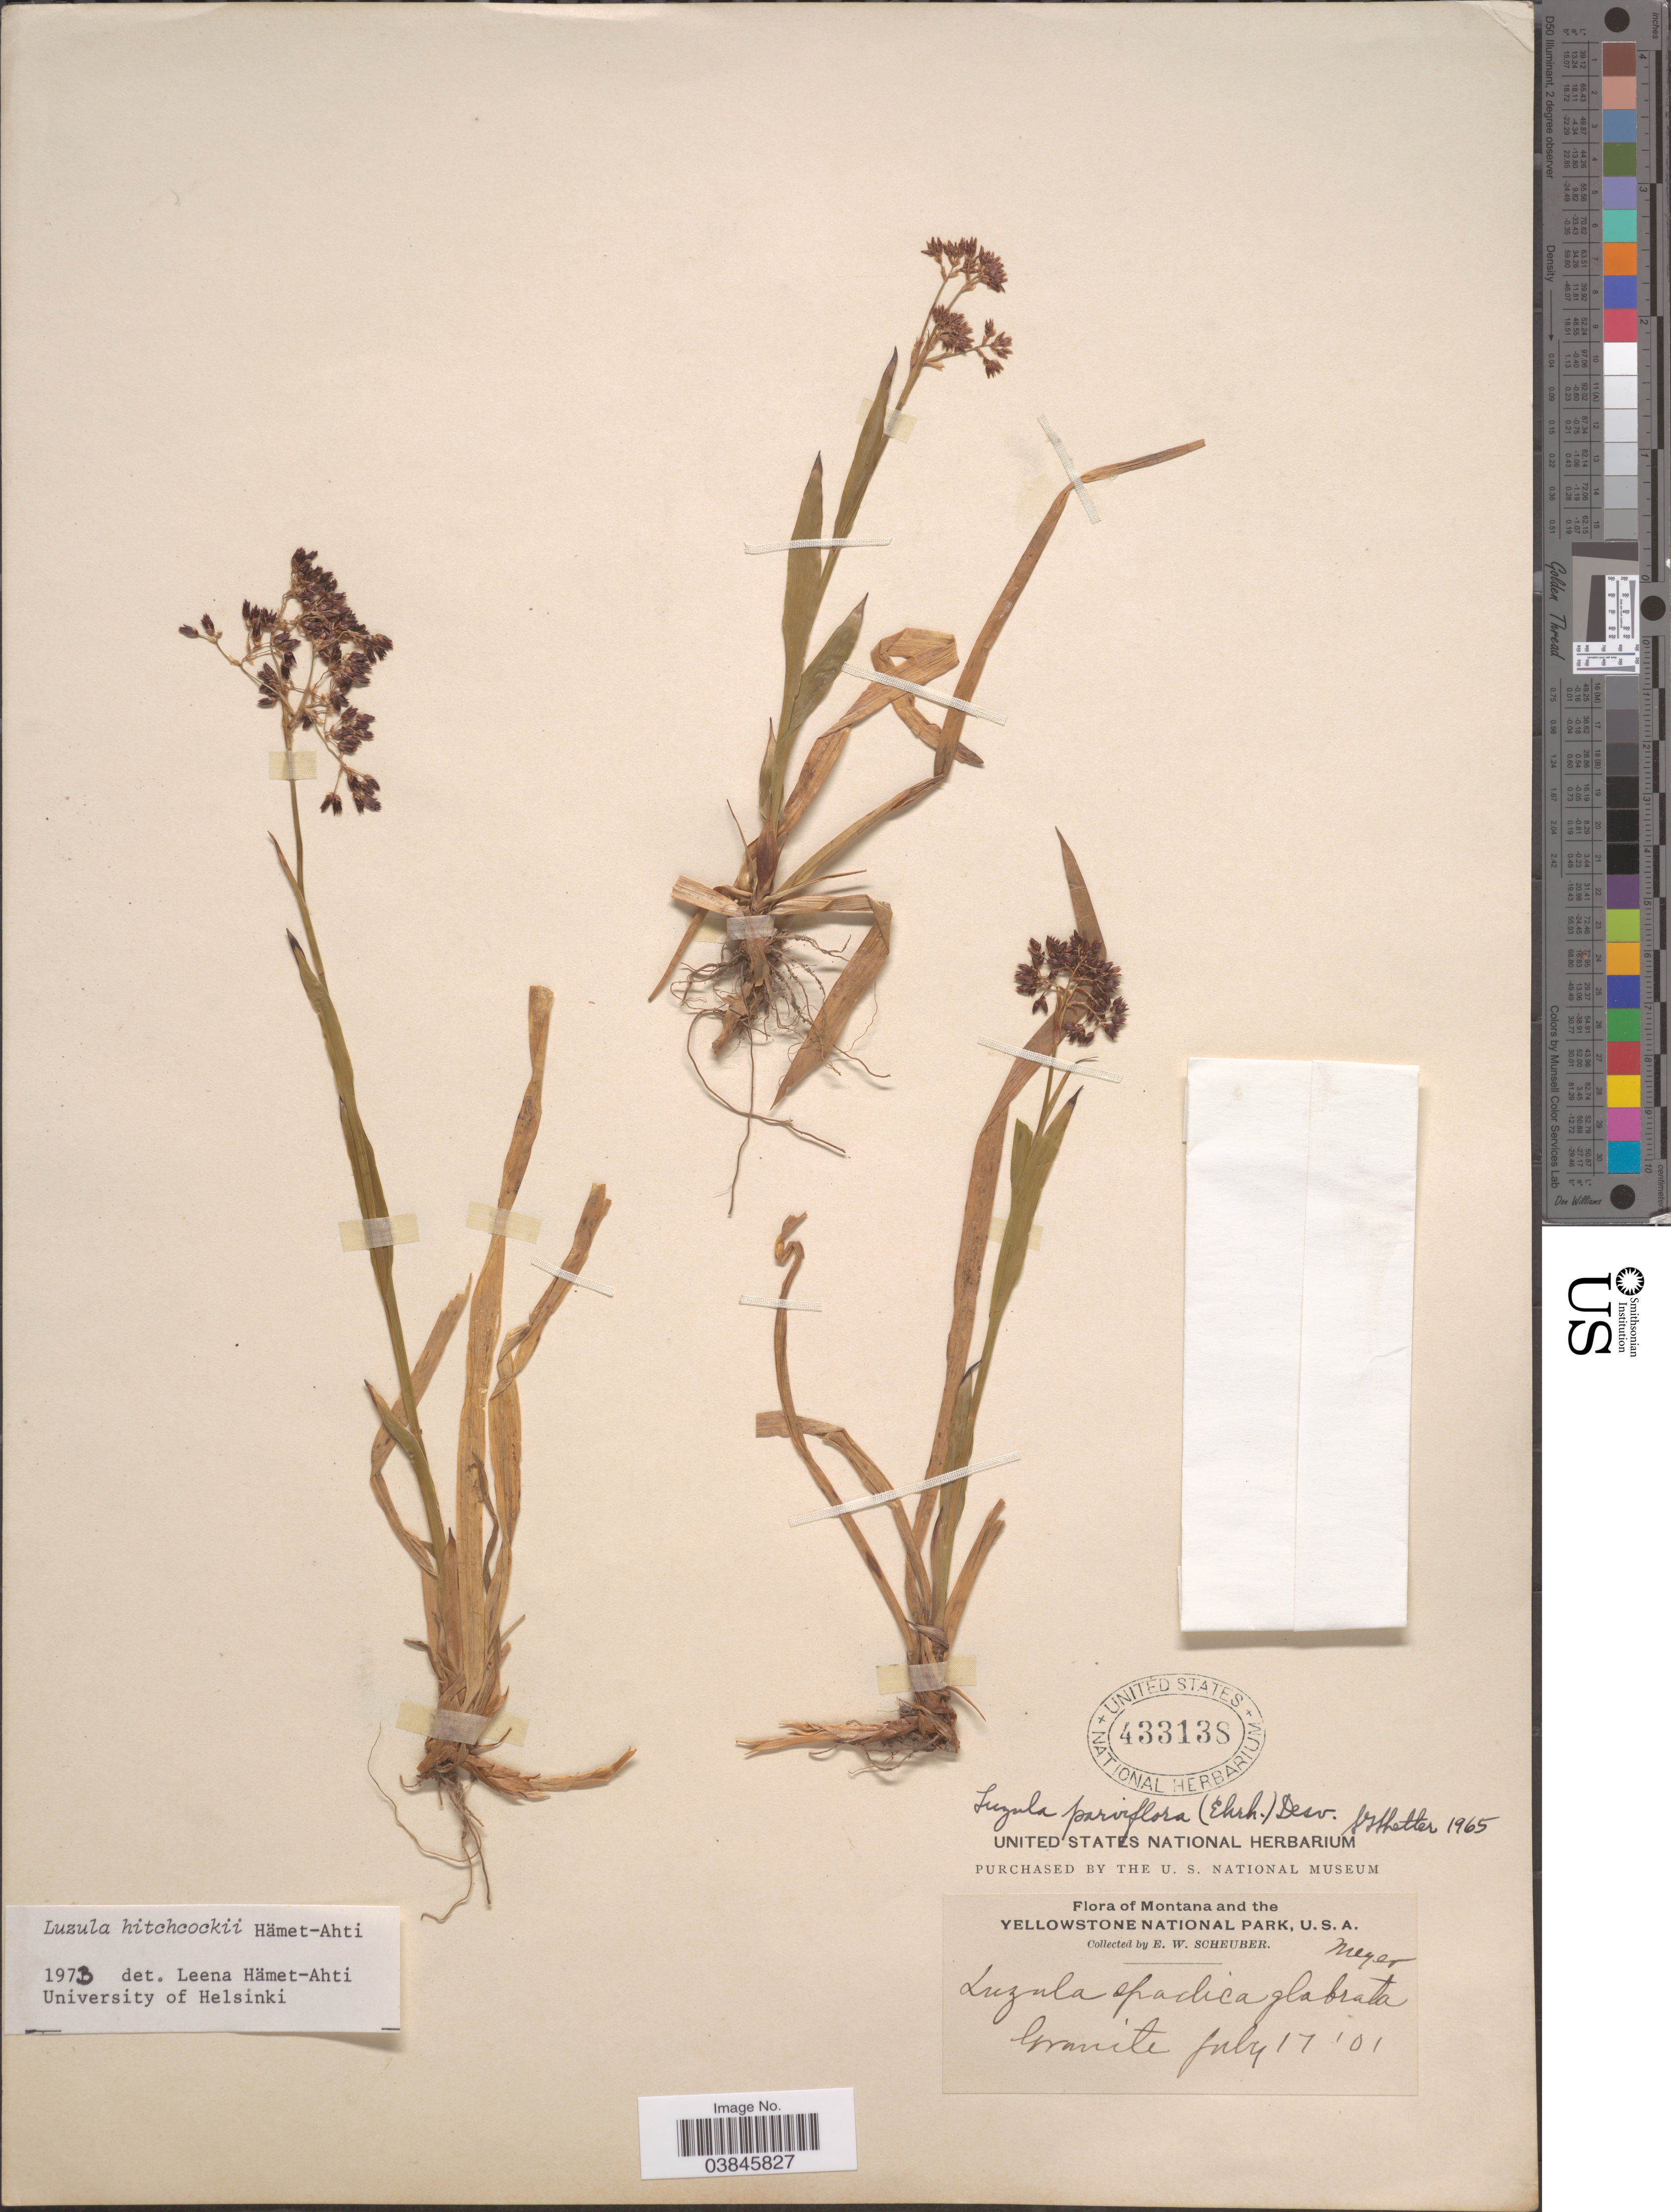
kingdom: Plantae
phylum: Tracheophyta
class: Liliopsida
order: Poales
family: Juncaceae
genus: Luzula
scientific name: Luzula hitchcockii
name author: Hämet-Ahti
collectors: E. Scheuber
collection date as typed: Transcribed d/m/y: 17/7/1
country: United States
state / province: Montana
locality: The Yellowstone National Park. Granite.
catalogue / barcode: US 433138